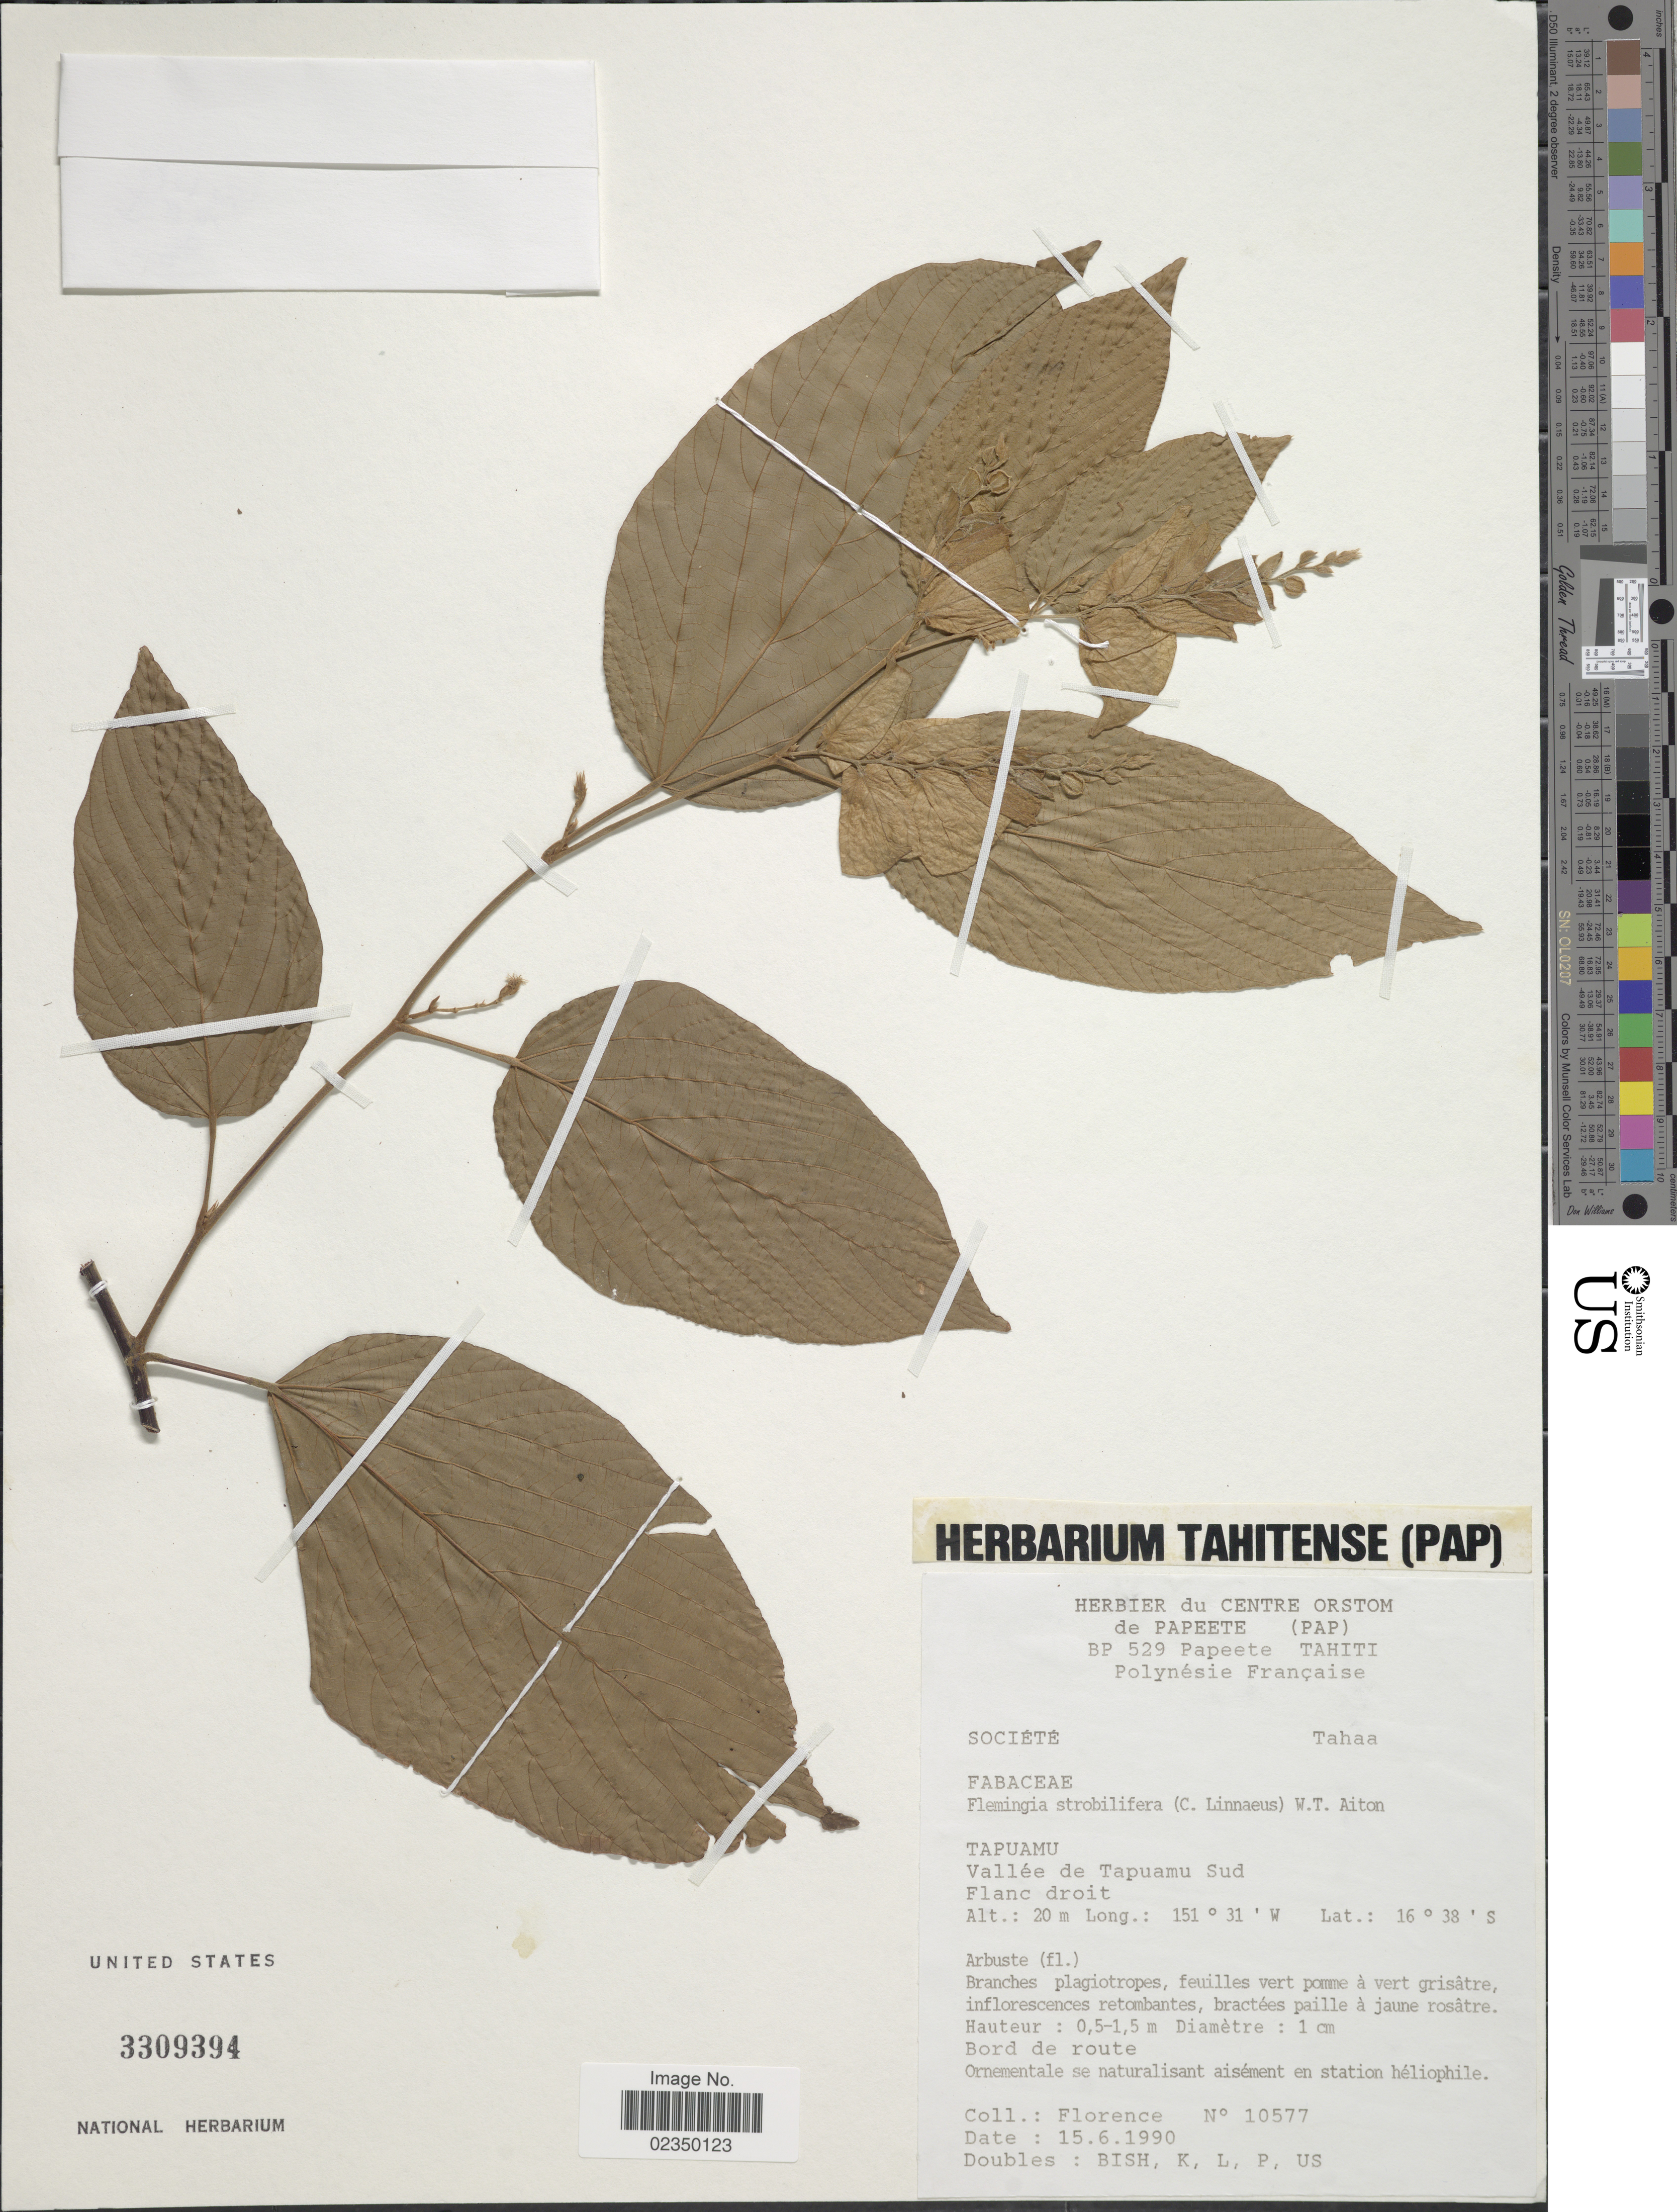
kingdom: Plantae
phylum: Tracheophyta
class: Magnoliopsida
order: Fabales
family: Fabaceae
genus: Flemingia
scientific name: Flemingia strobilifera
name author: (L.) W.T. Aiton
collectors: -. Florence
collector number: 10577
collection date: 1990-06-15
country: French Polynesia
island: Tahiti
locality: Tahiti Polynesie Francaise, Tapuamu, Vallee de Tapuamu Sud. Flanc droit.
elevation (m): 20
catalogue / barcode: US 3309394